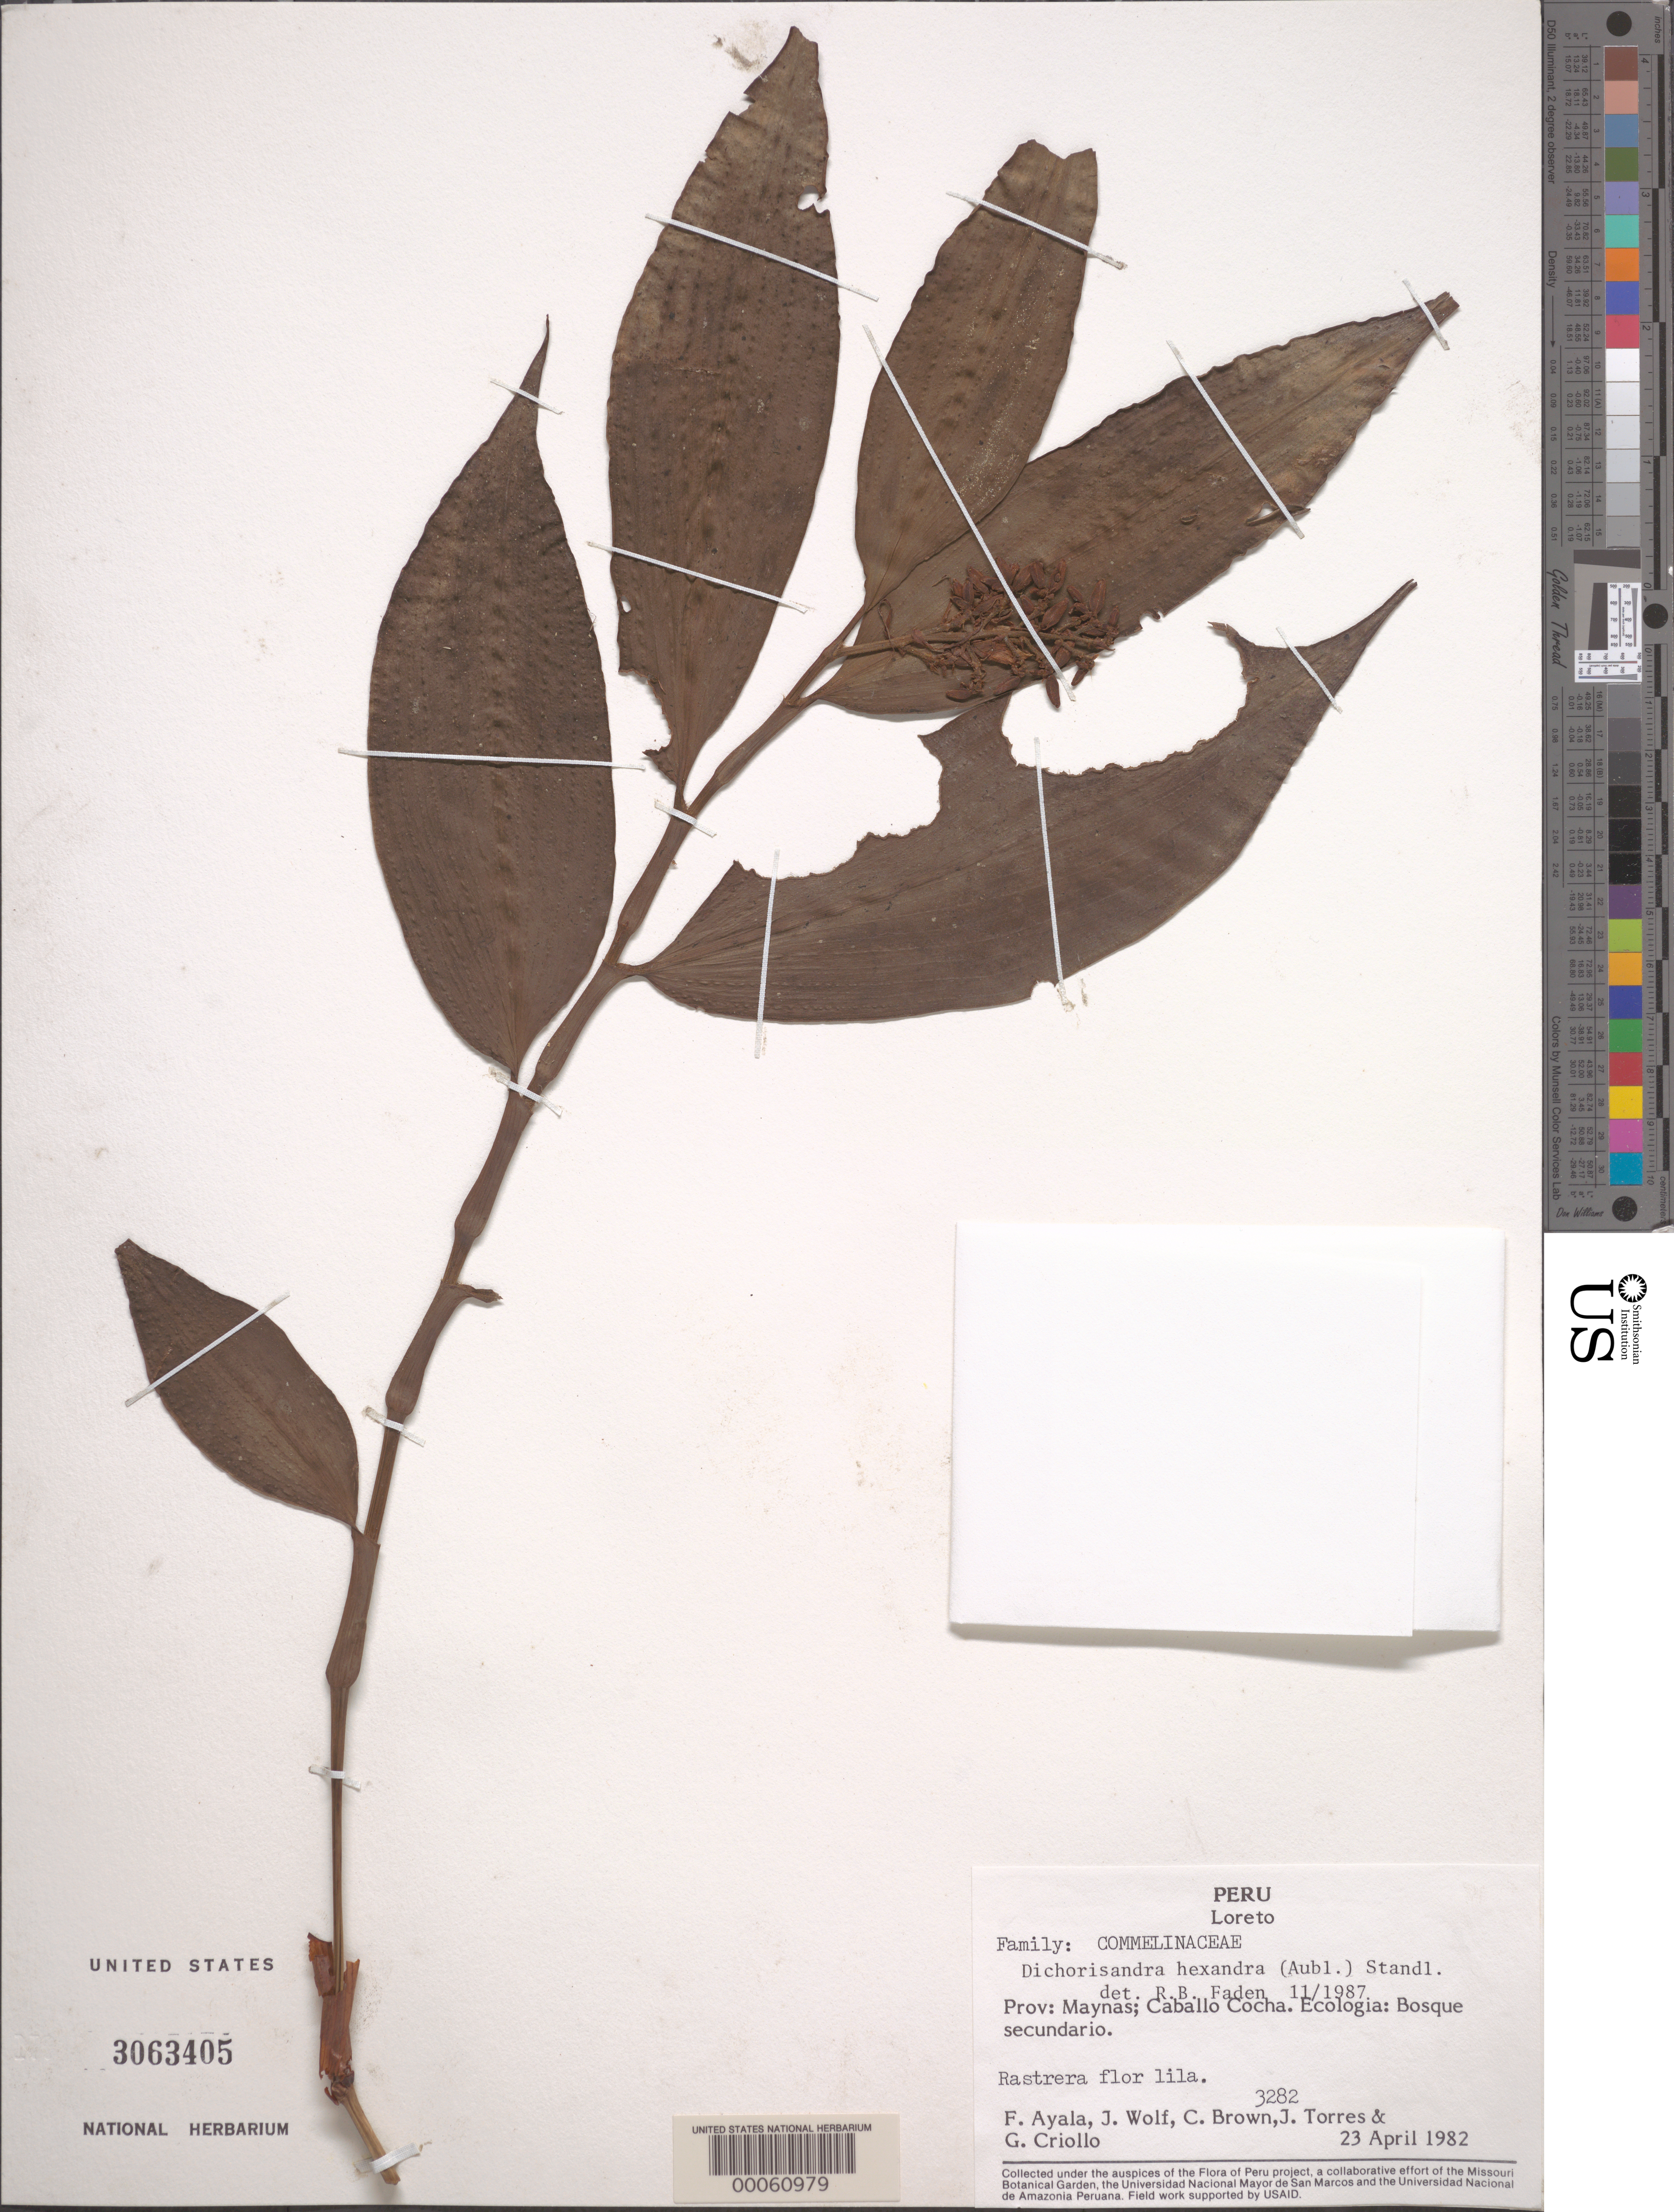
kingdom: Plantae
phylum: Tracheophyta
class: Liliopsida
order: Commelinales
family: Commelinaceae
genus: Dichorisandra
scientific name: Dichorisandra hexandra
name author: (Aubl.) Standl.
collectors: F. Ayala F.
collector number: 3282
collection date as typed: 23 Apr 1982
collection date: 1982-04-23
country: Peru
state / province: Loreto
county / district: Maynas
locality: Caballo cocha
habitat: Secondary forest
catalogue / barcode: US 3063405